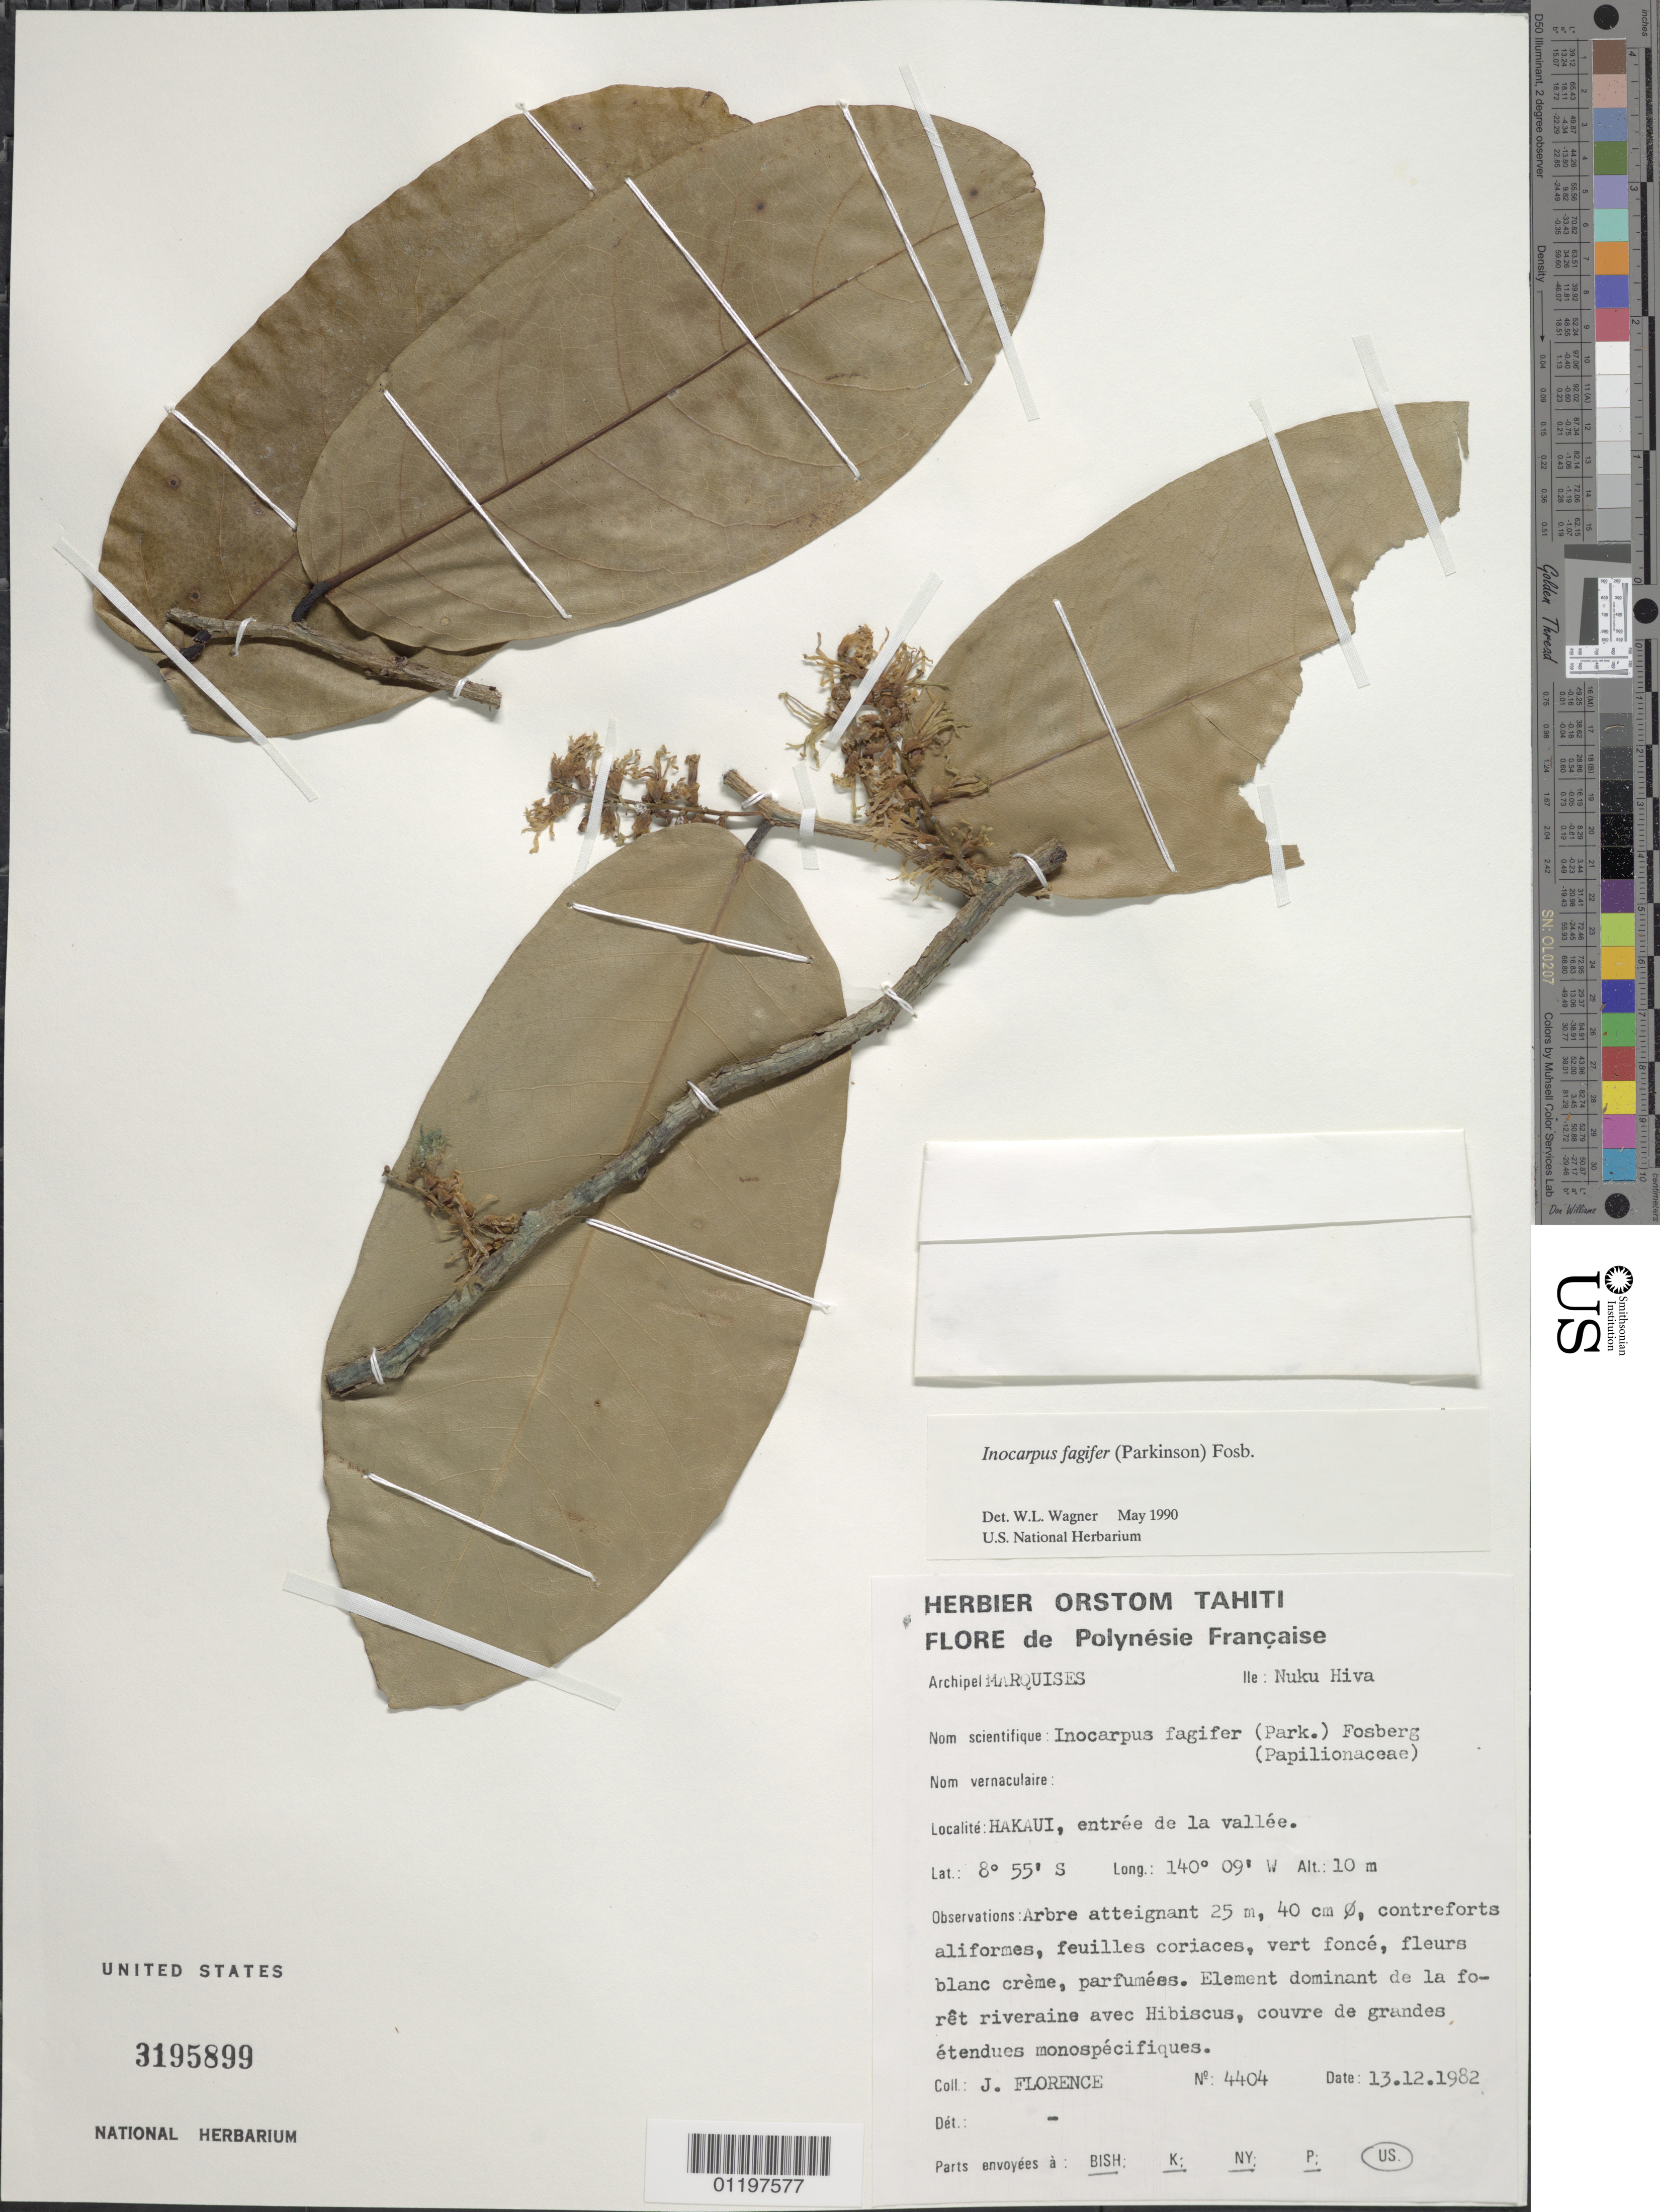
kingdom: Plantae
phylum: Tracheophyta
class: Magnoliopsida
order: Fabales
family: Fabaceae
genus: Inocarpus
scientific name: Inocarpus fagifer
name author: (Parkinson) Fosberg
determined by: Wagner, W. L., (BOT), Smithsonian Institution - National Museum of Natural History (UNITED STATES)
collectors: J. Florence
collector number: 4404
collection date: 1982-12-13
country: French Polynesia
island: Nuku Hiva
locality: Hakaui, entrée de la vallée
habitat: Forêt riveraine avec Hibiscus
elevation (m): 10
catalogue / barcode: US 3195899